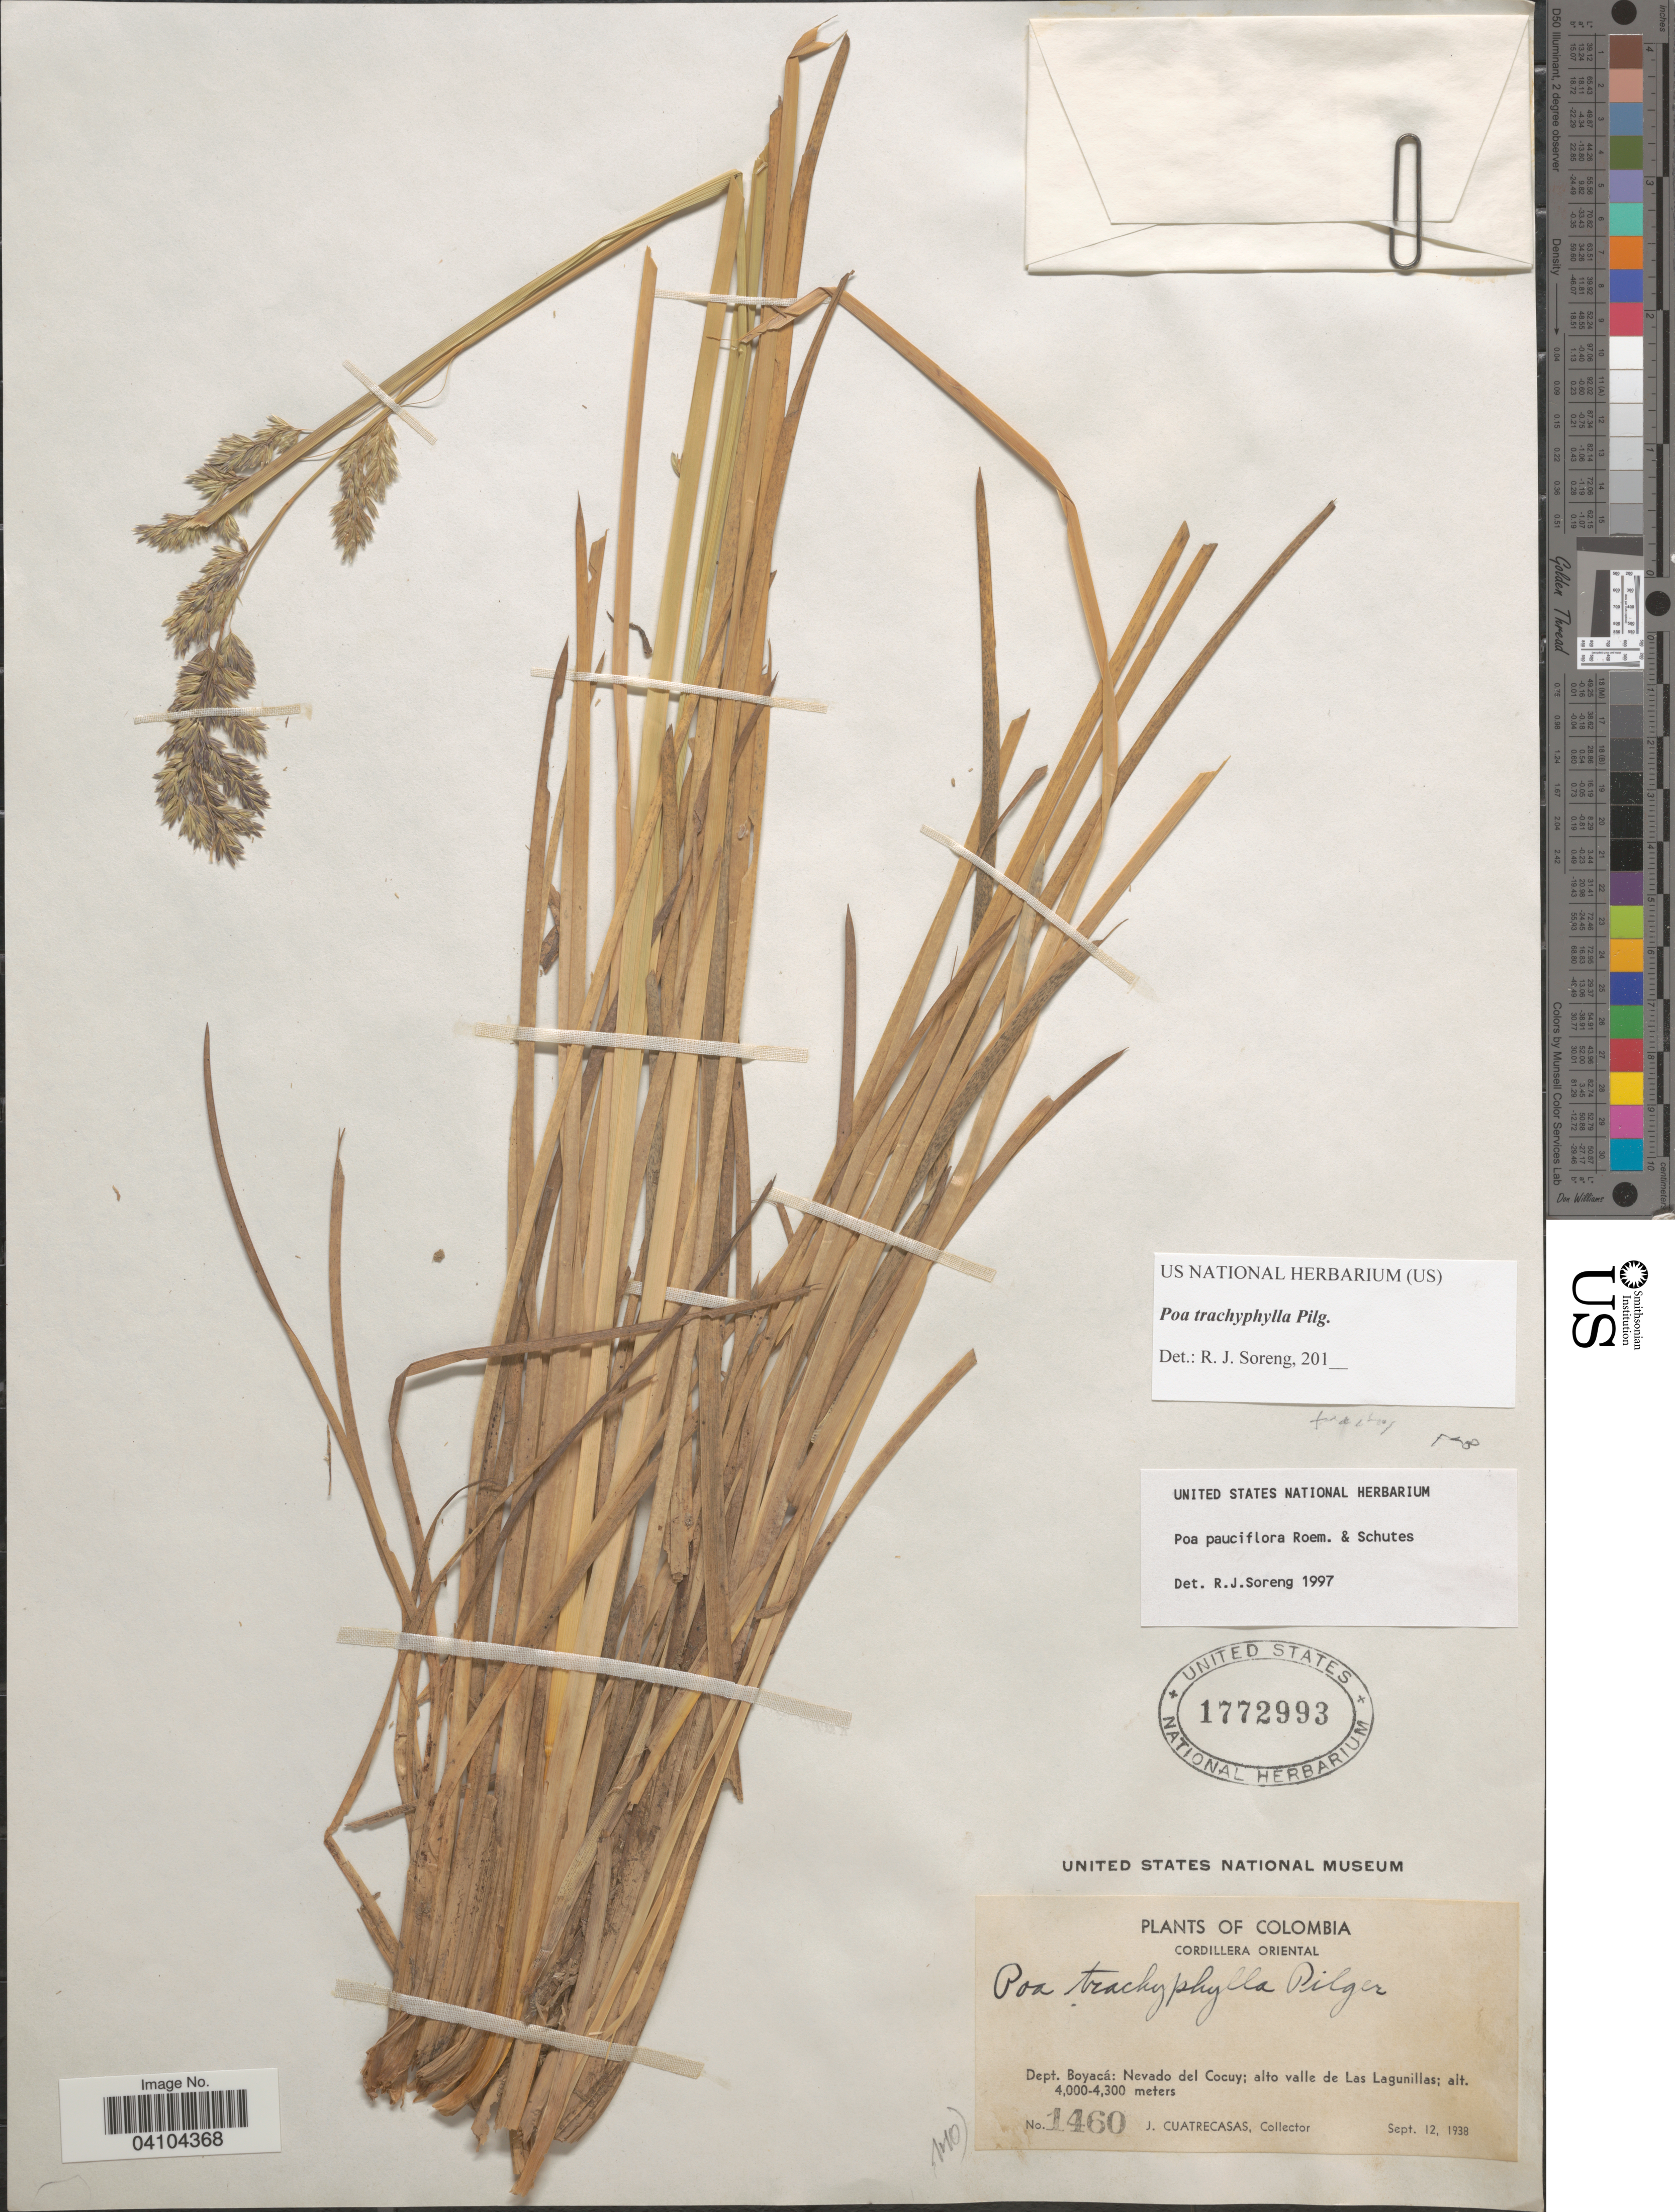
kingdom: Plantae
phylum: Tracheophyta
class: Liliopsida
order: Poales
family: Poaceae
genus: Poa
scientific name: Poa trachyphylla Hack., nom. illeg.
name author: Hack.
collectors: J. Cuatrecasas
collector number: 1460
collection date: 1938-09-12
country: Colombia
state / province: Boyacá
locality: Dept. Boyacá: Nevado del Cocuy; alto valle de Las Lagunillas.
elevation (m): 4000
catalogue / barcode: US 1772993